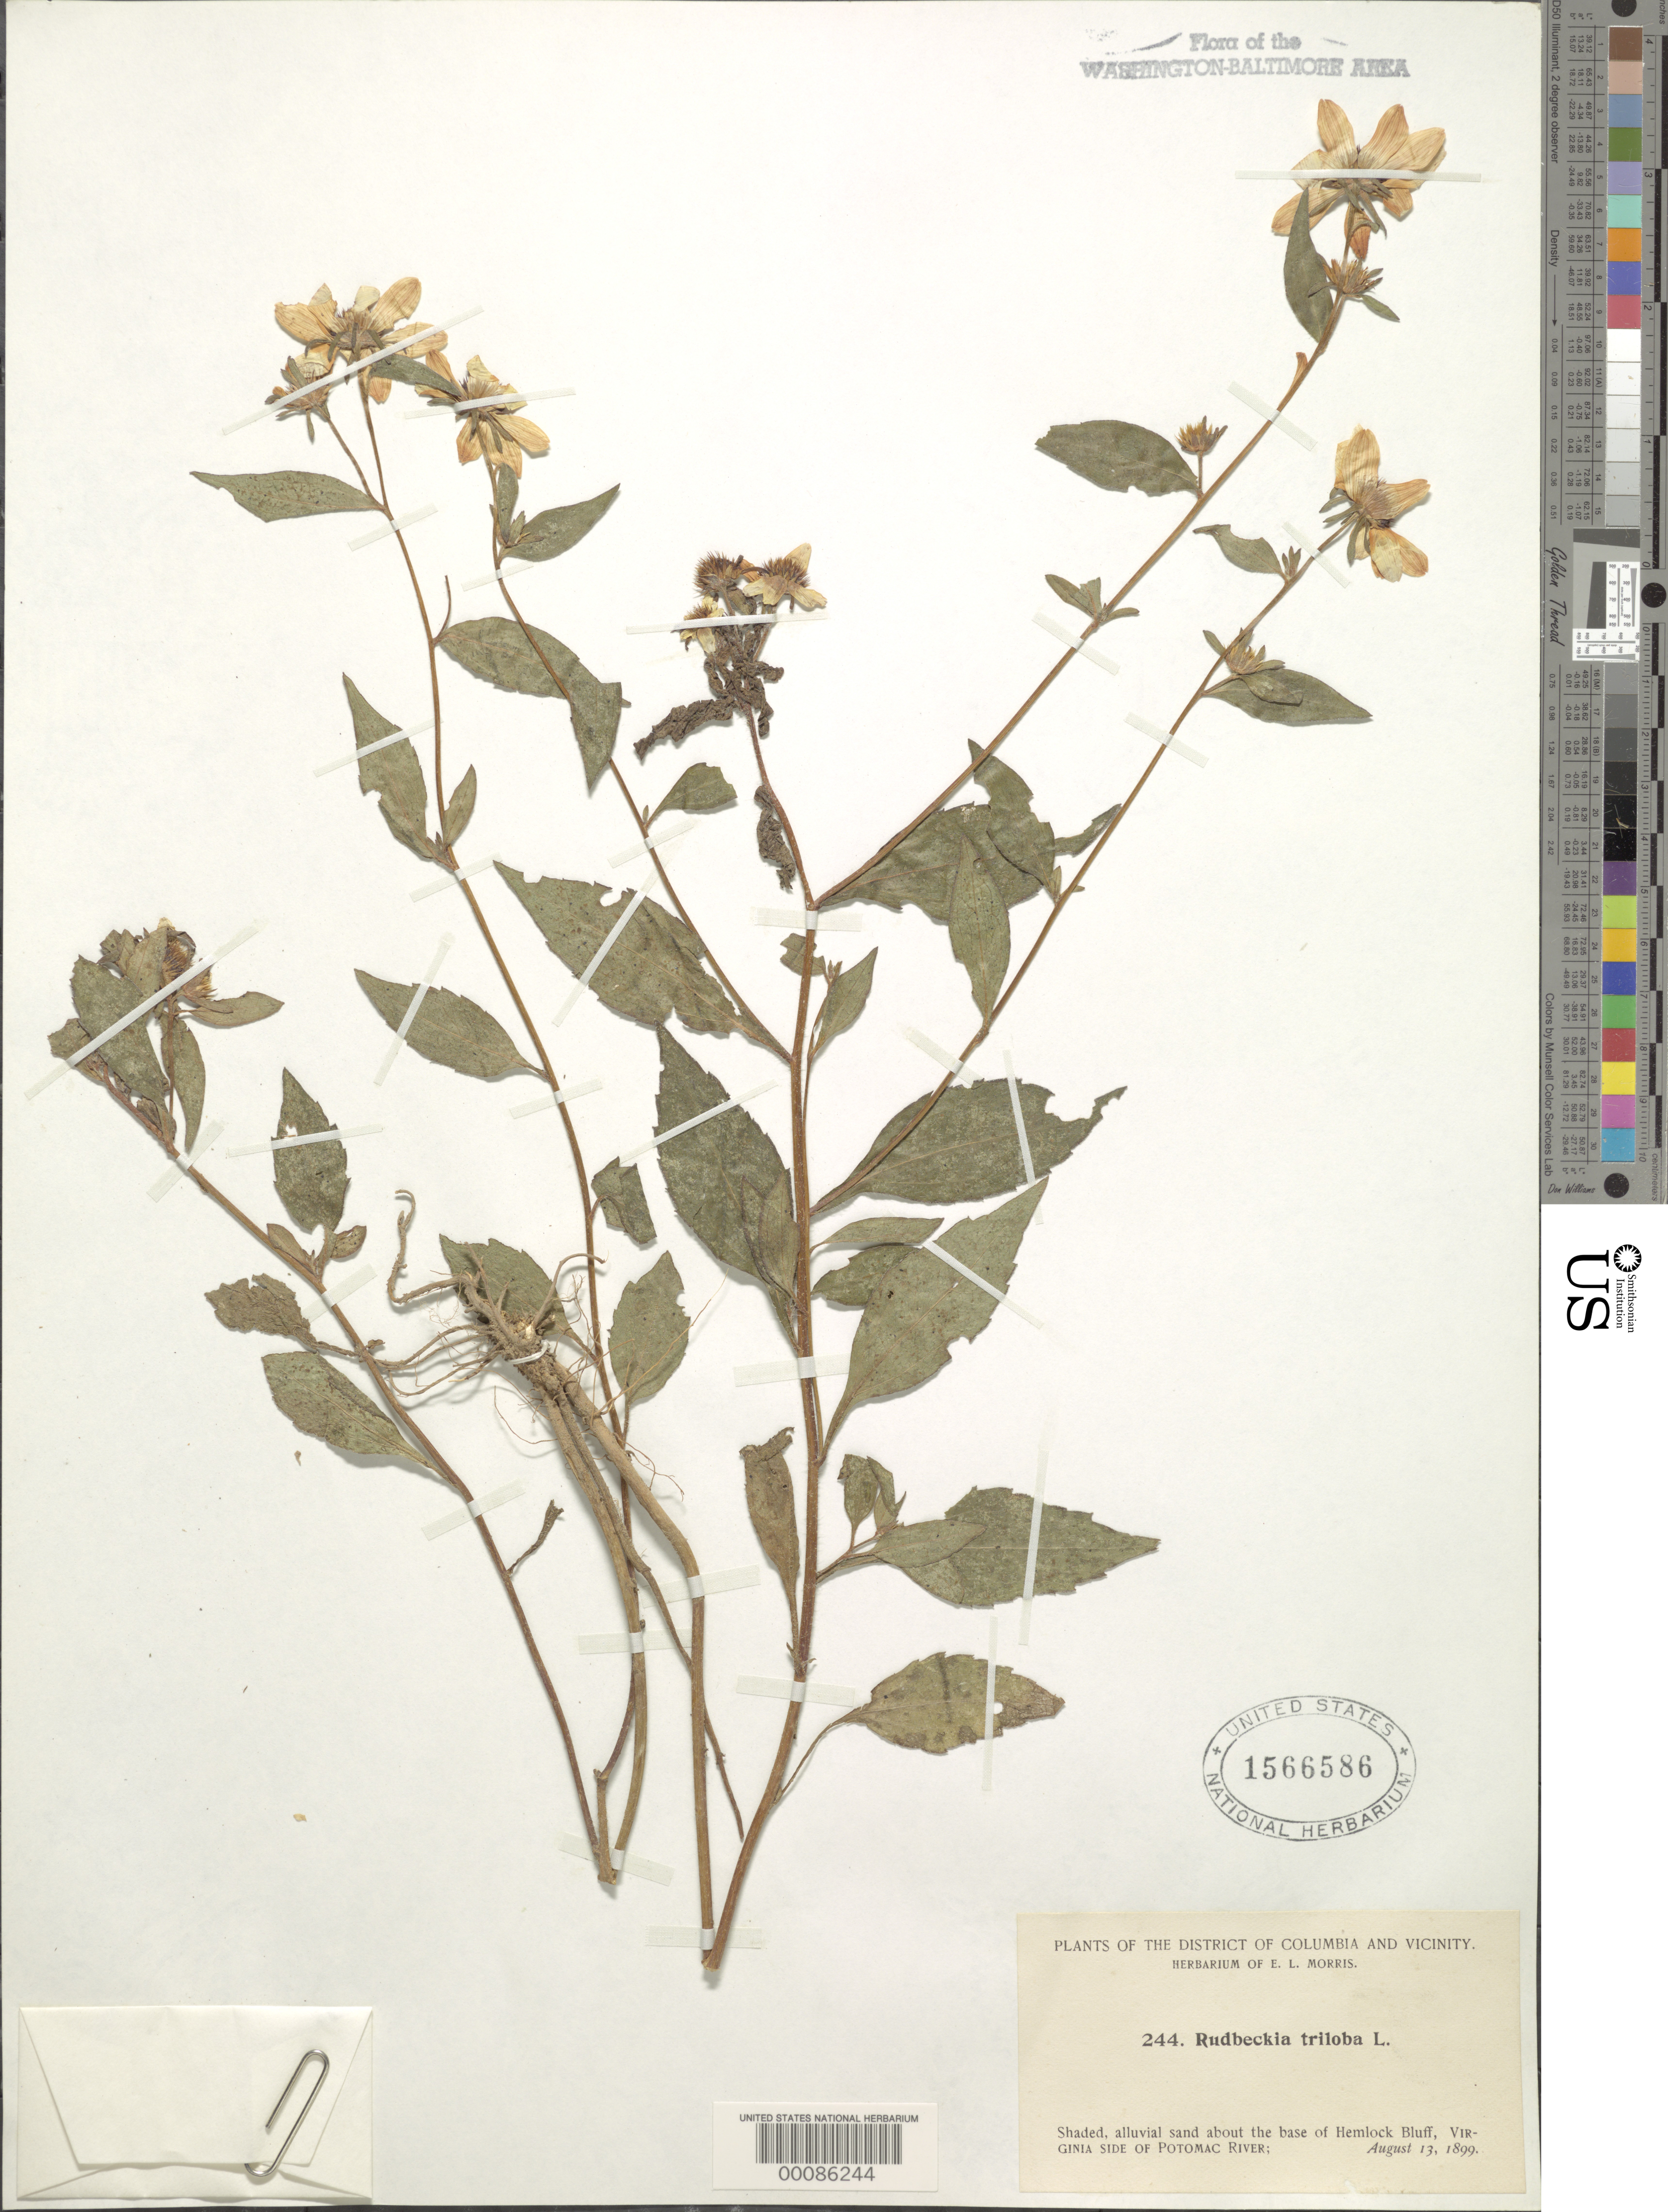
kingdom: Plantae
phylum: Tracheophyta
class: Magnoliopsida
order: Asterales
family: Asteraceae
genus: Rudbeckia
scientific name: Rudbeckia triloba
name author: L.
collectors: E. L. Morris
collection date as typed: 13 Aug 1899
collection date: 1899-08-13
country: United States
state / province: Virginia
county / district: Fairfax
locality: Hemlock Bluff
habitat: Shaded alluvial sand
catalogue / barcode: US 1566586